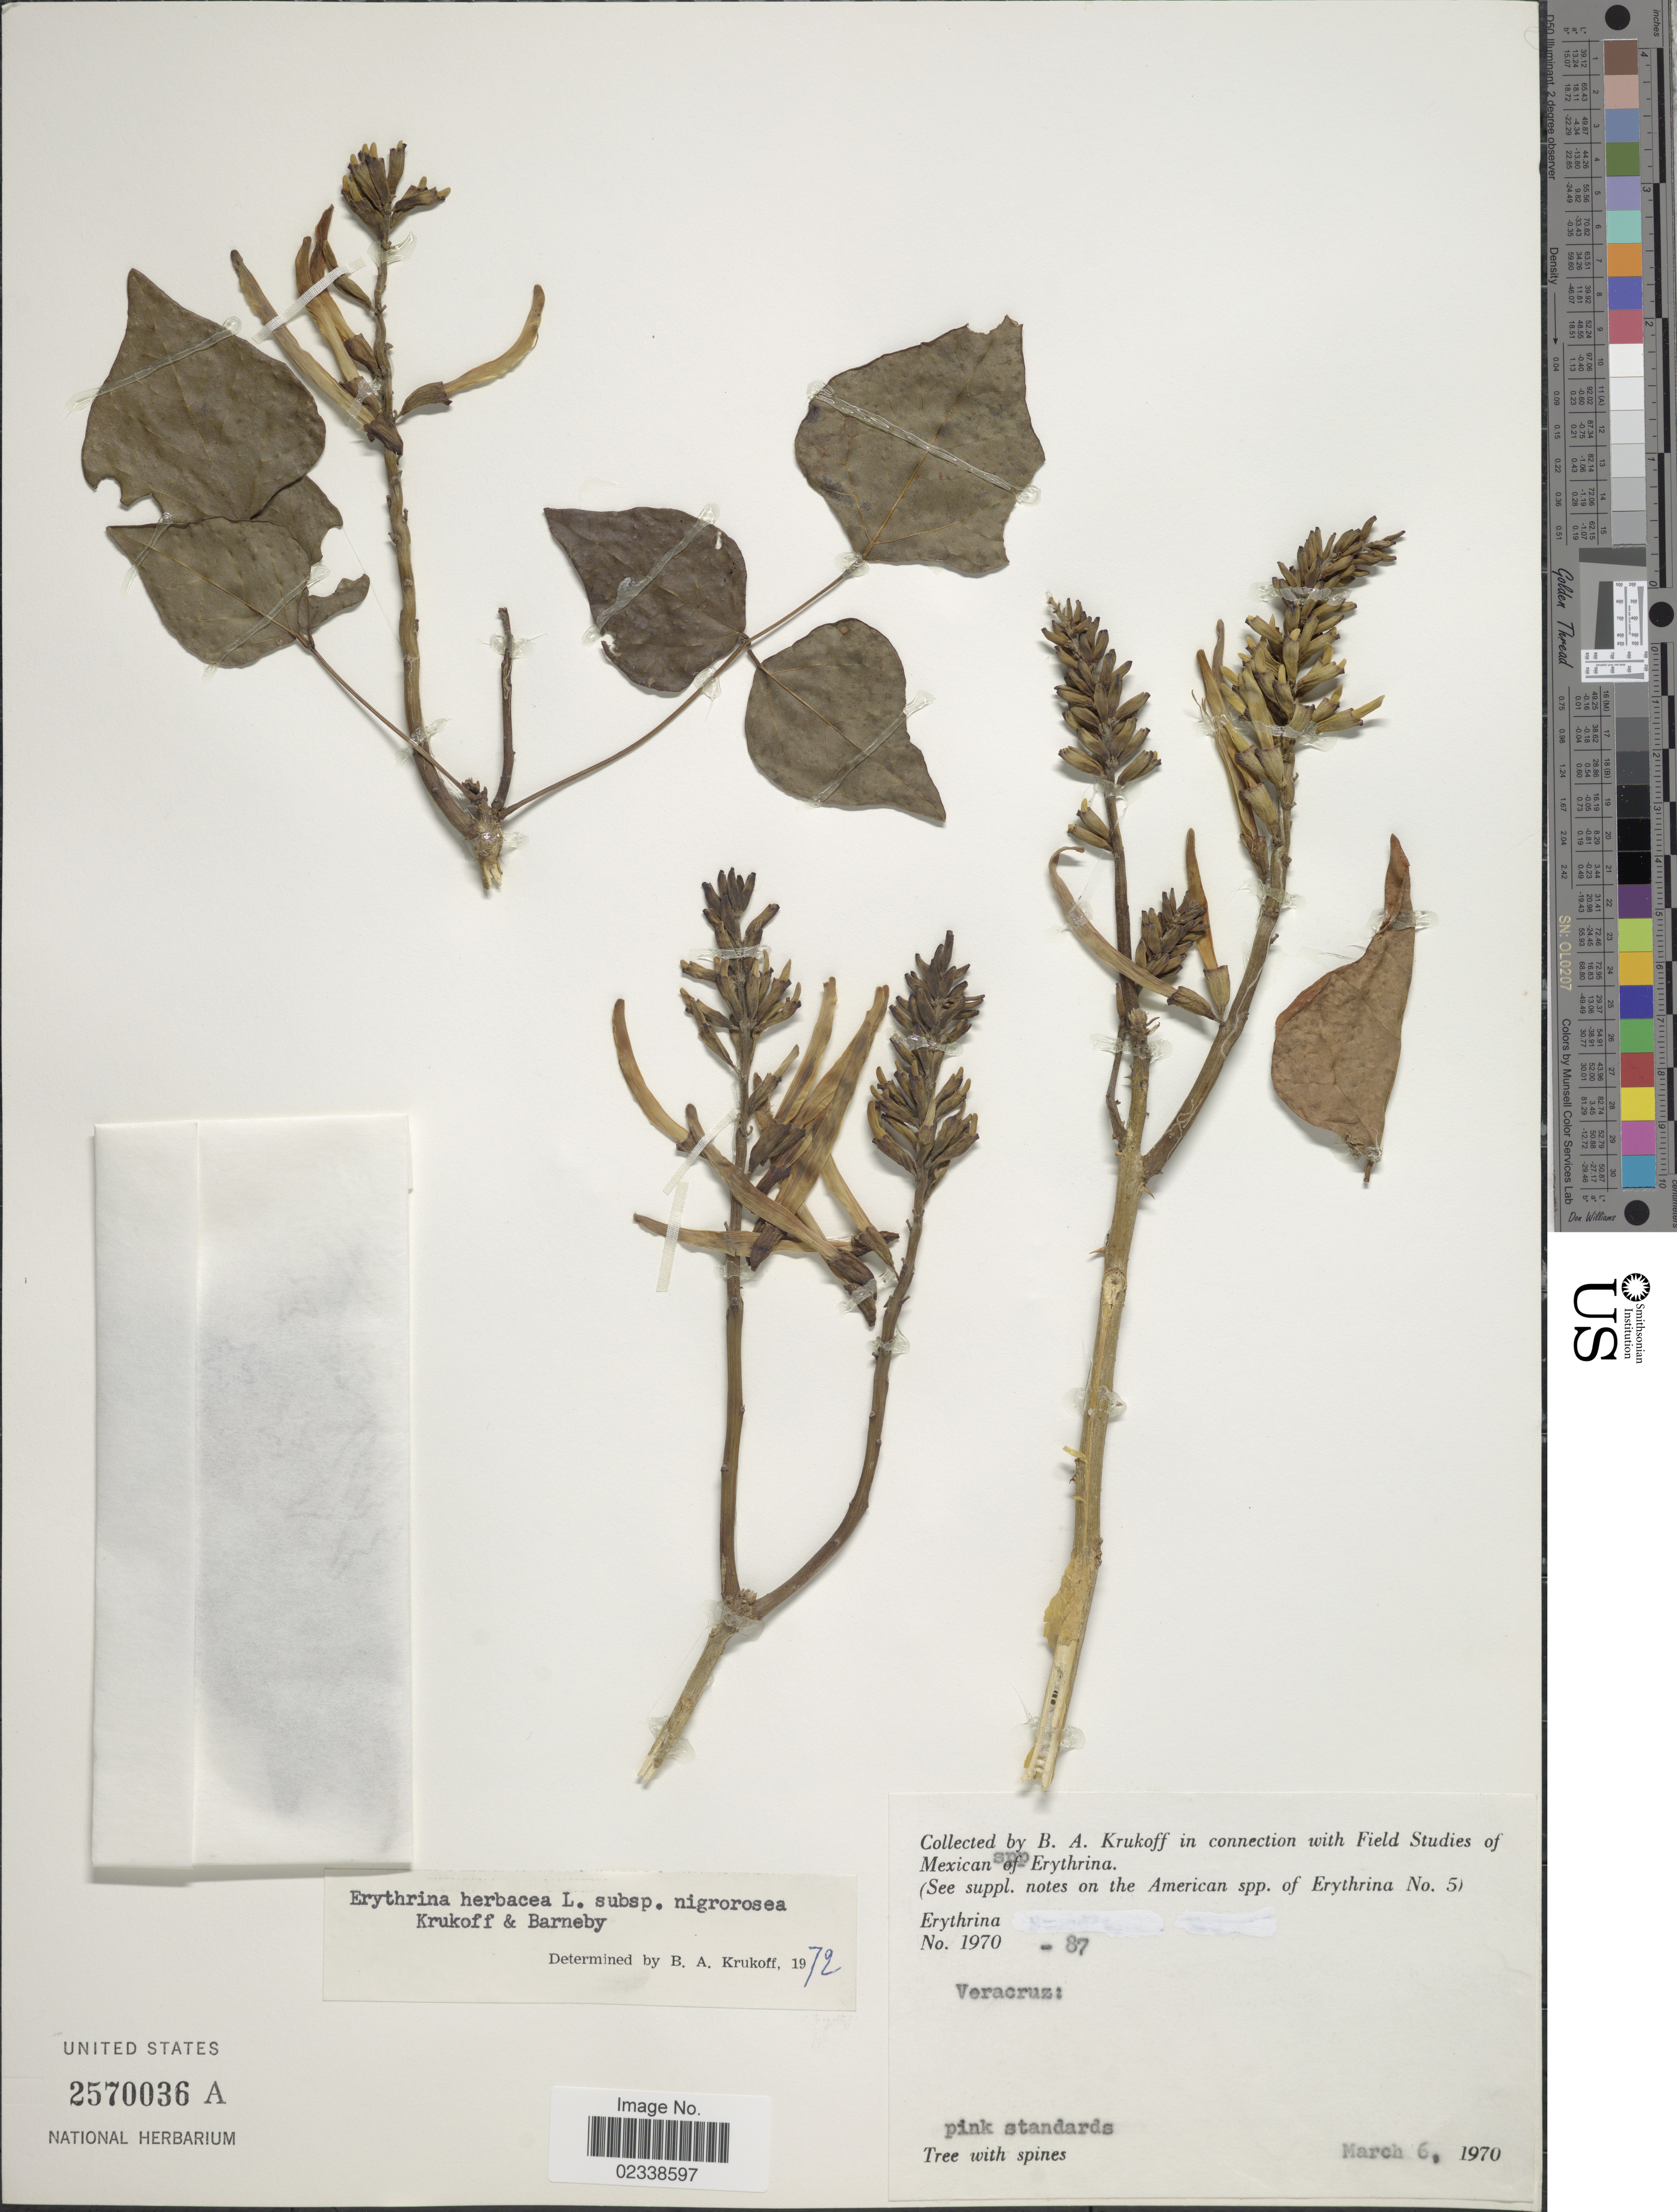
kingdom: Plantae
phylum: Tracheophyta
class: Magnoliopsida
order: Fabales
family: Fabaceae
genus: Erythrina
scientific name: Erythrina herbacea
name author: L.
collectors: B. A. Krukoff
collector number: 1970-87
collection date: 1970-03-06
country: Mexico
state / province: Veracruz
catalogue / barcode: US 2570036A